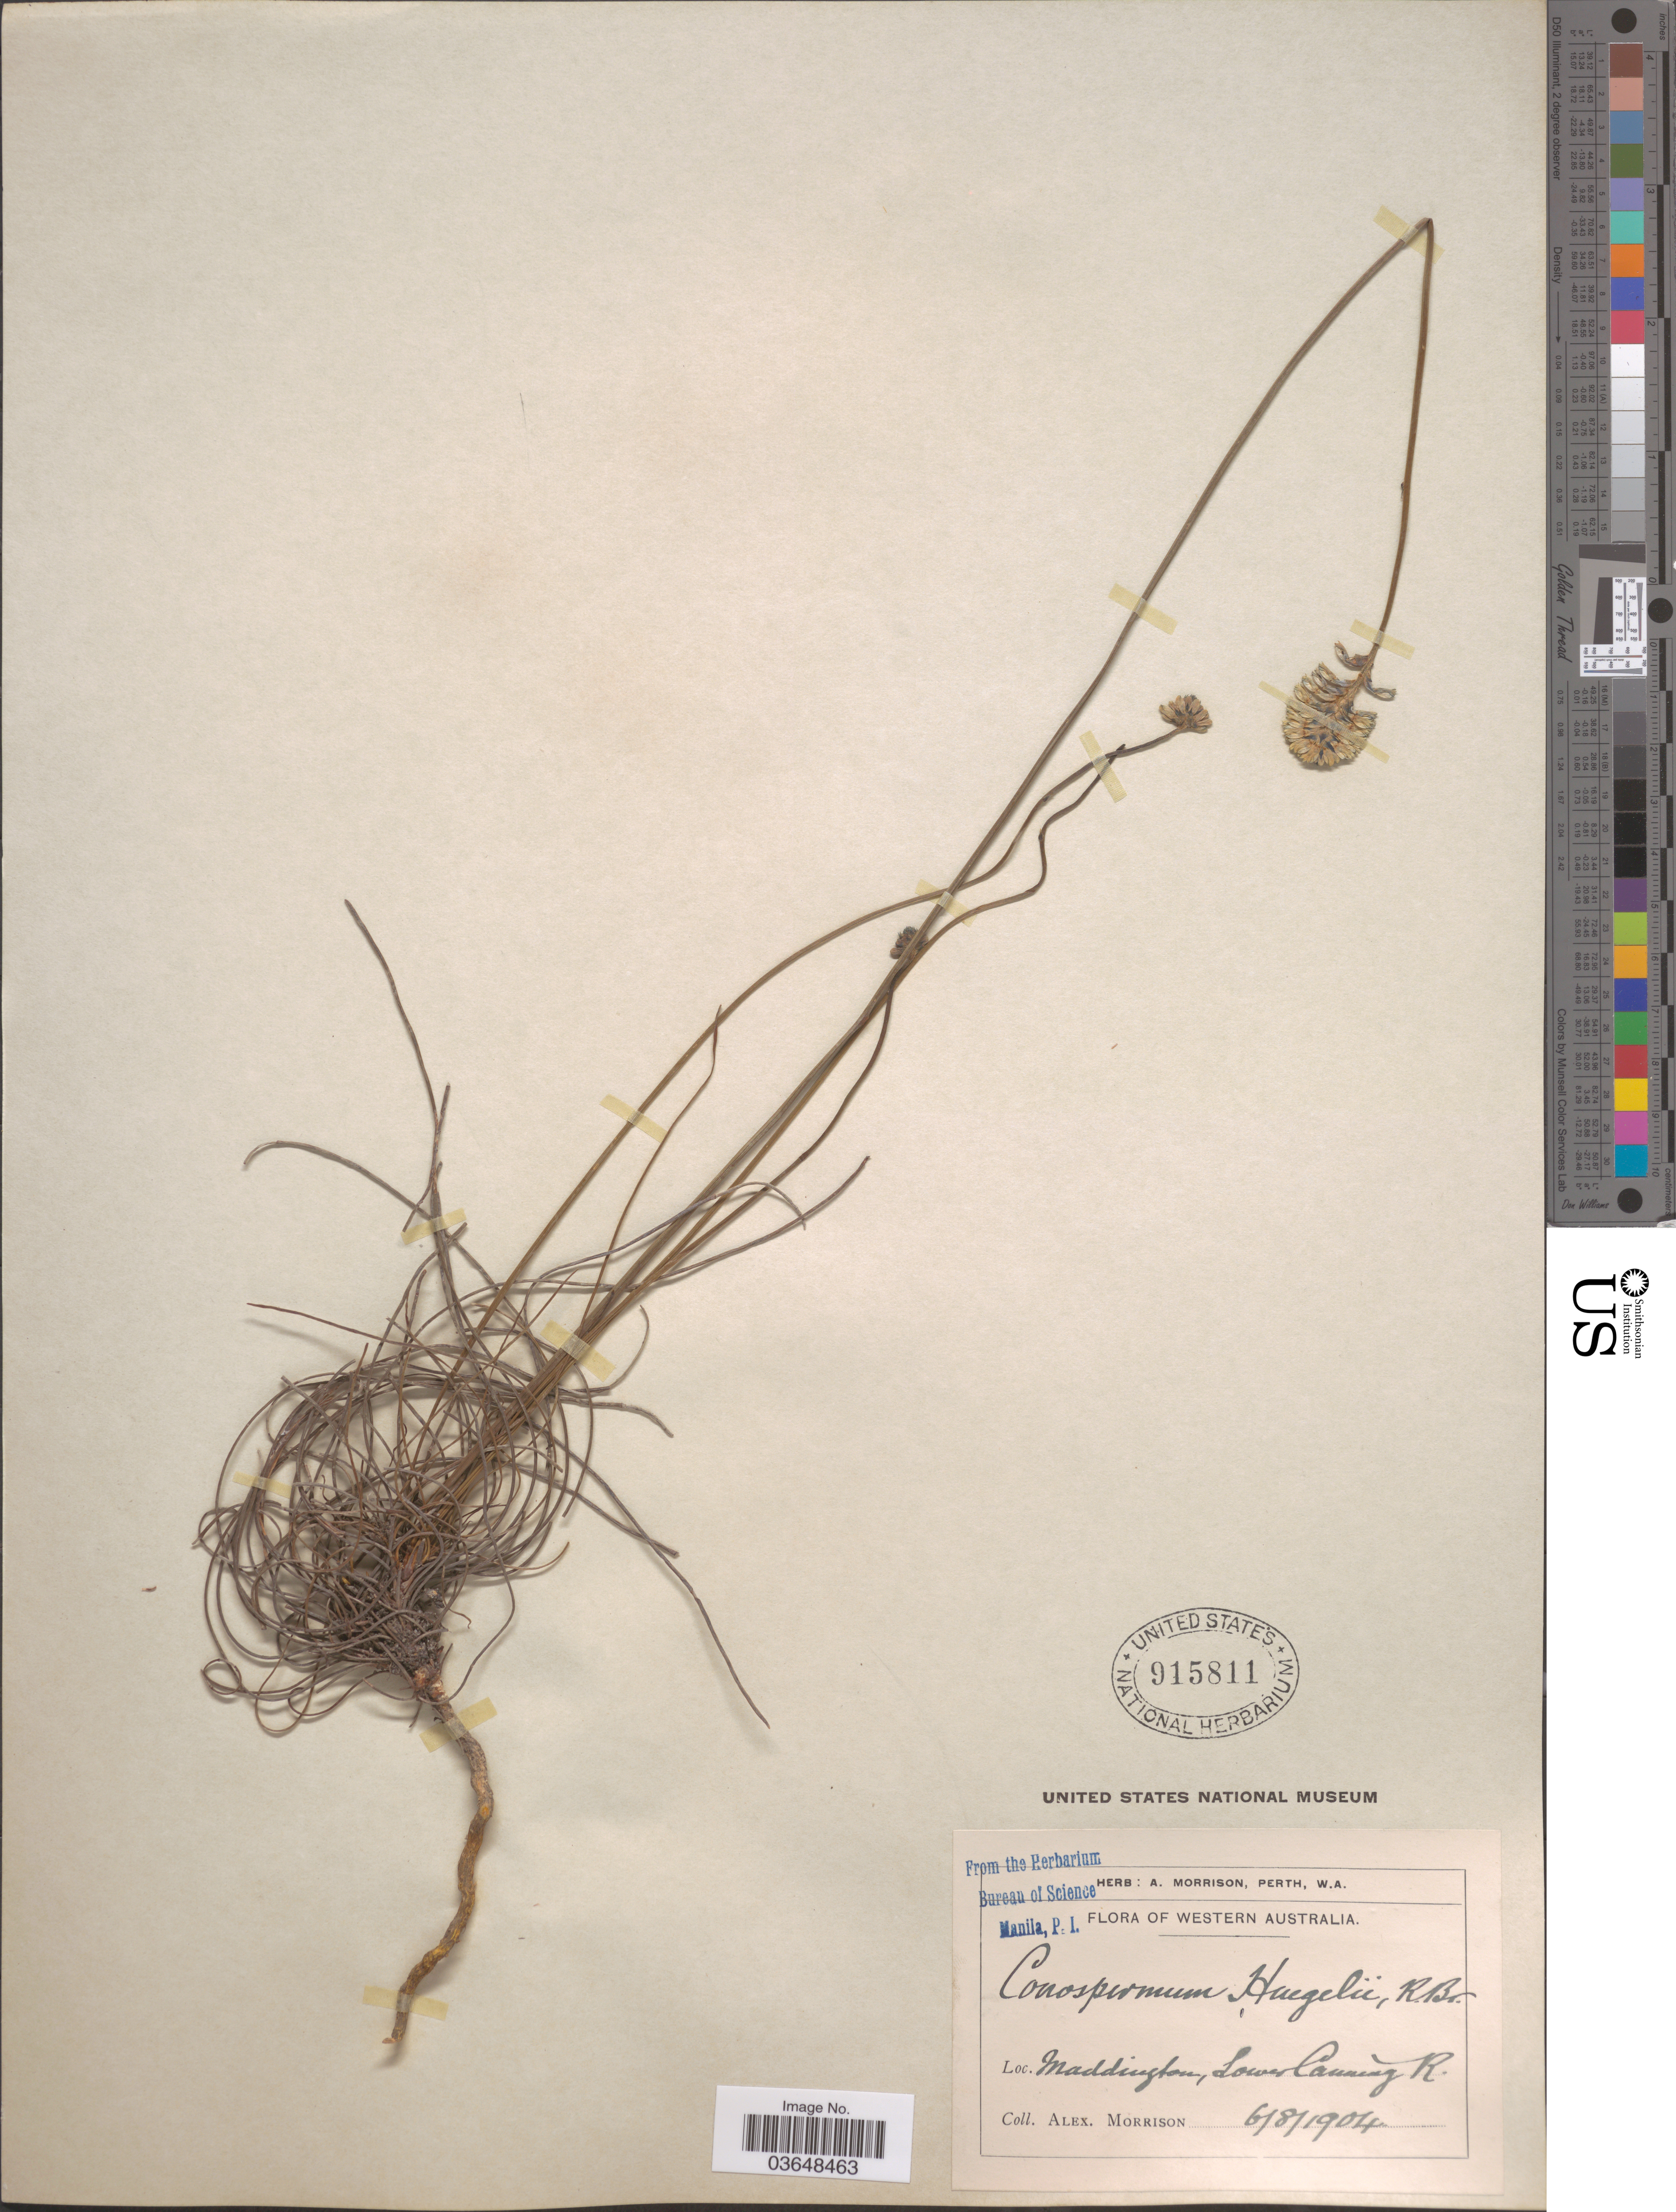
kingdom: Plantae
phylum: Tracheophyta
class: Magnoliopsida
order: Proteales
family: Proteaceae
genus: Conospermum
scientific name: Conospermum huegelii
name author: Endl.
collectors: A. Morrison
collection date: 1904-08-06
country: Australia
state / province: Western Australia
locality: Maddington, Lower Canning R.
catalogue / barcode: US 915811